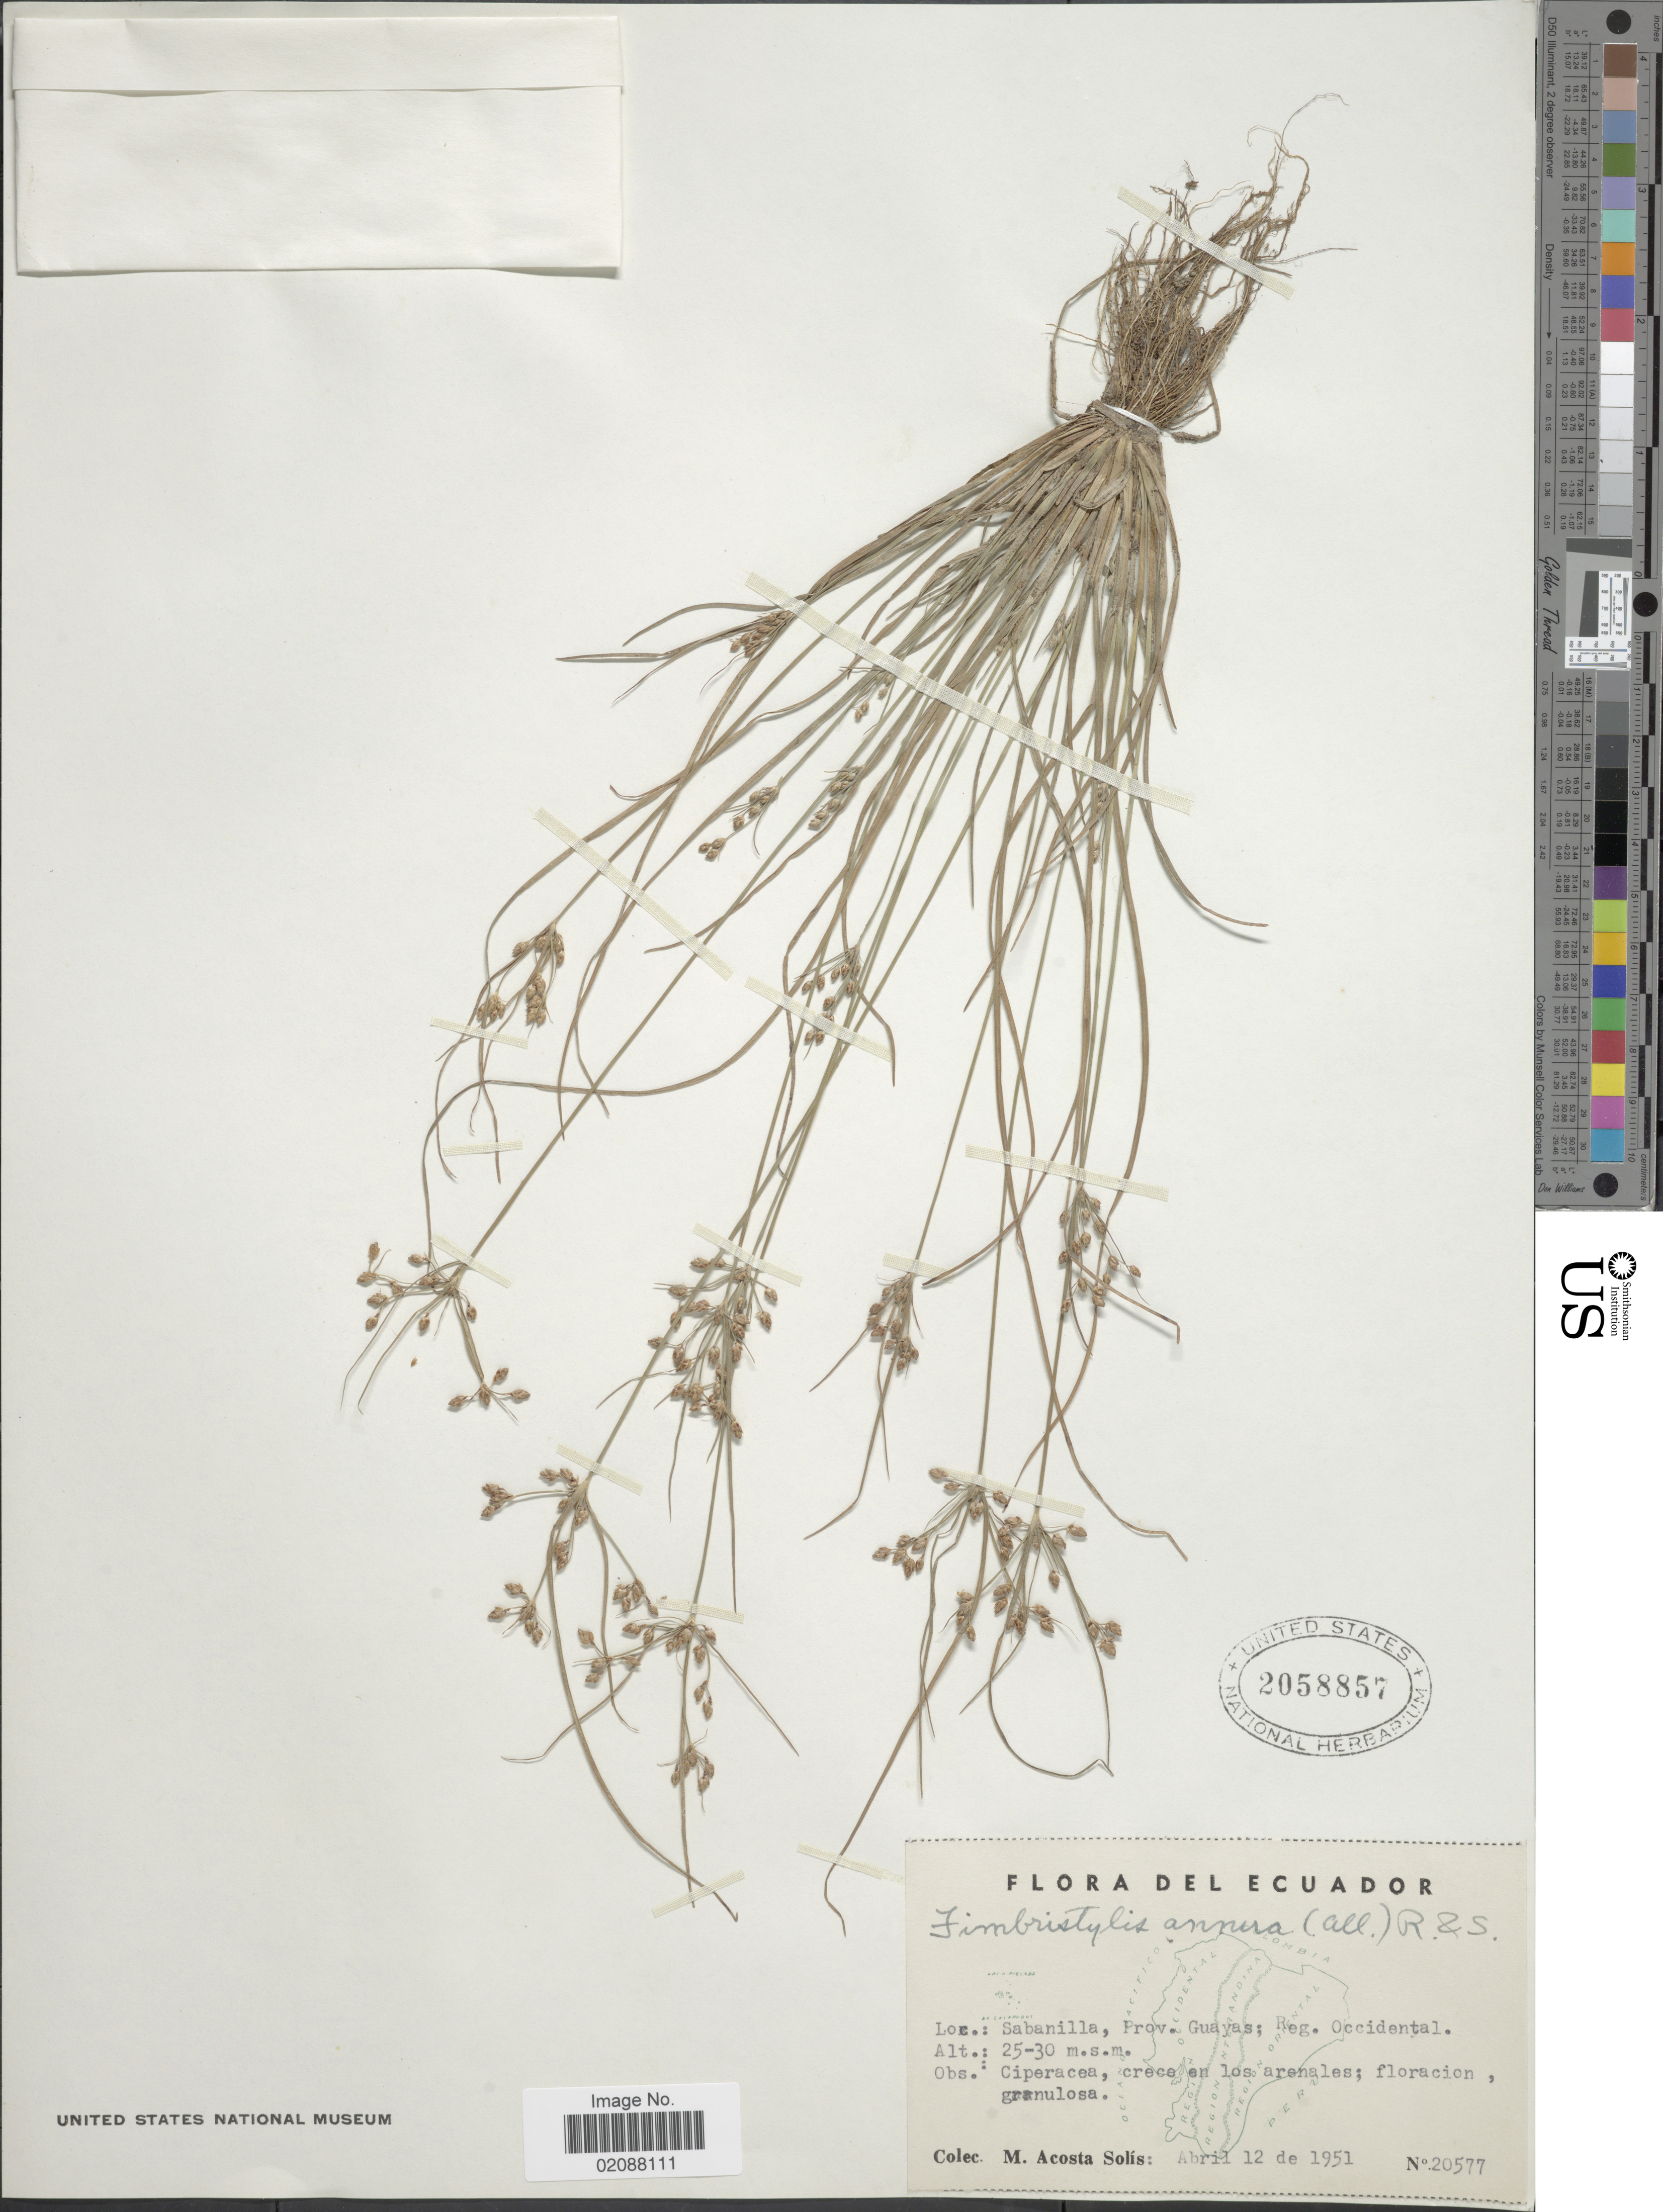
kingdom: Plantae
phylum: Tracheophyta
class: Liliopsida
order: Poales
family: Cyperaceae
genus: Fimbristylis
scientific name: Fimbristylis annua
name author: (All.) Roem. & Schult.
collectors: M. Acosta Solis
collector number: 20577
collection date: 1951-04-12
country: Ecuador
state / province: Guayas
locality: Sabanilla, Reg. Occidental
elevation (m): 25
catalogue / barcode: US 2058857